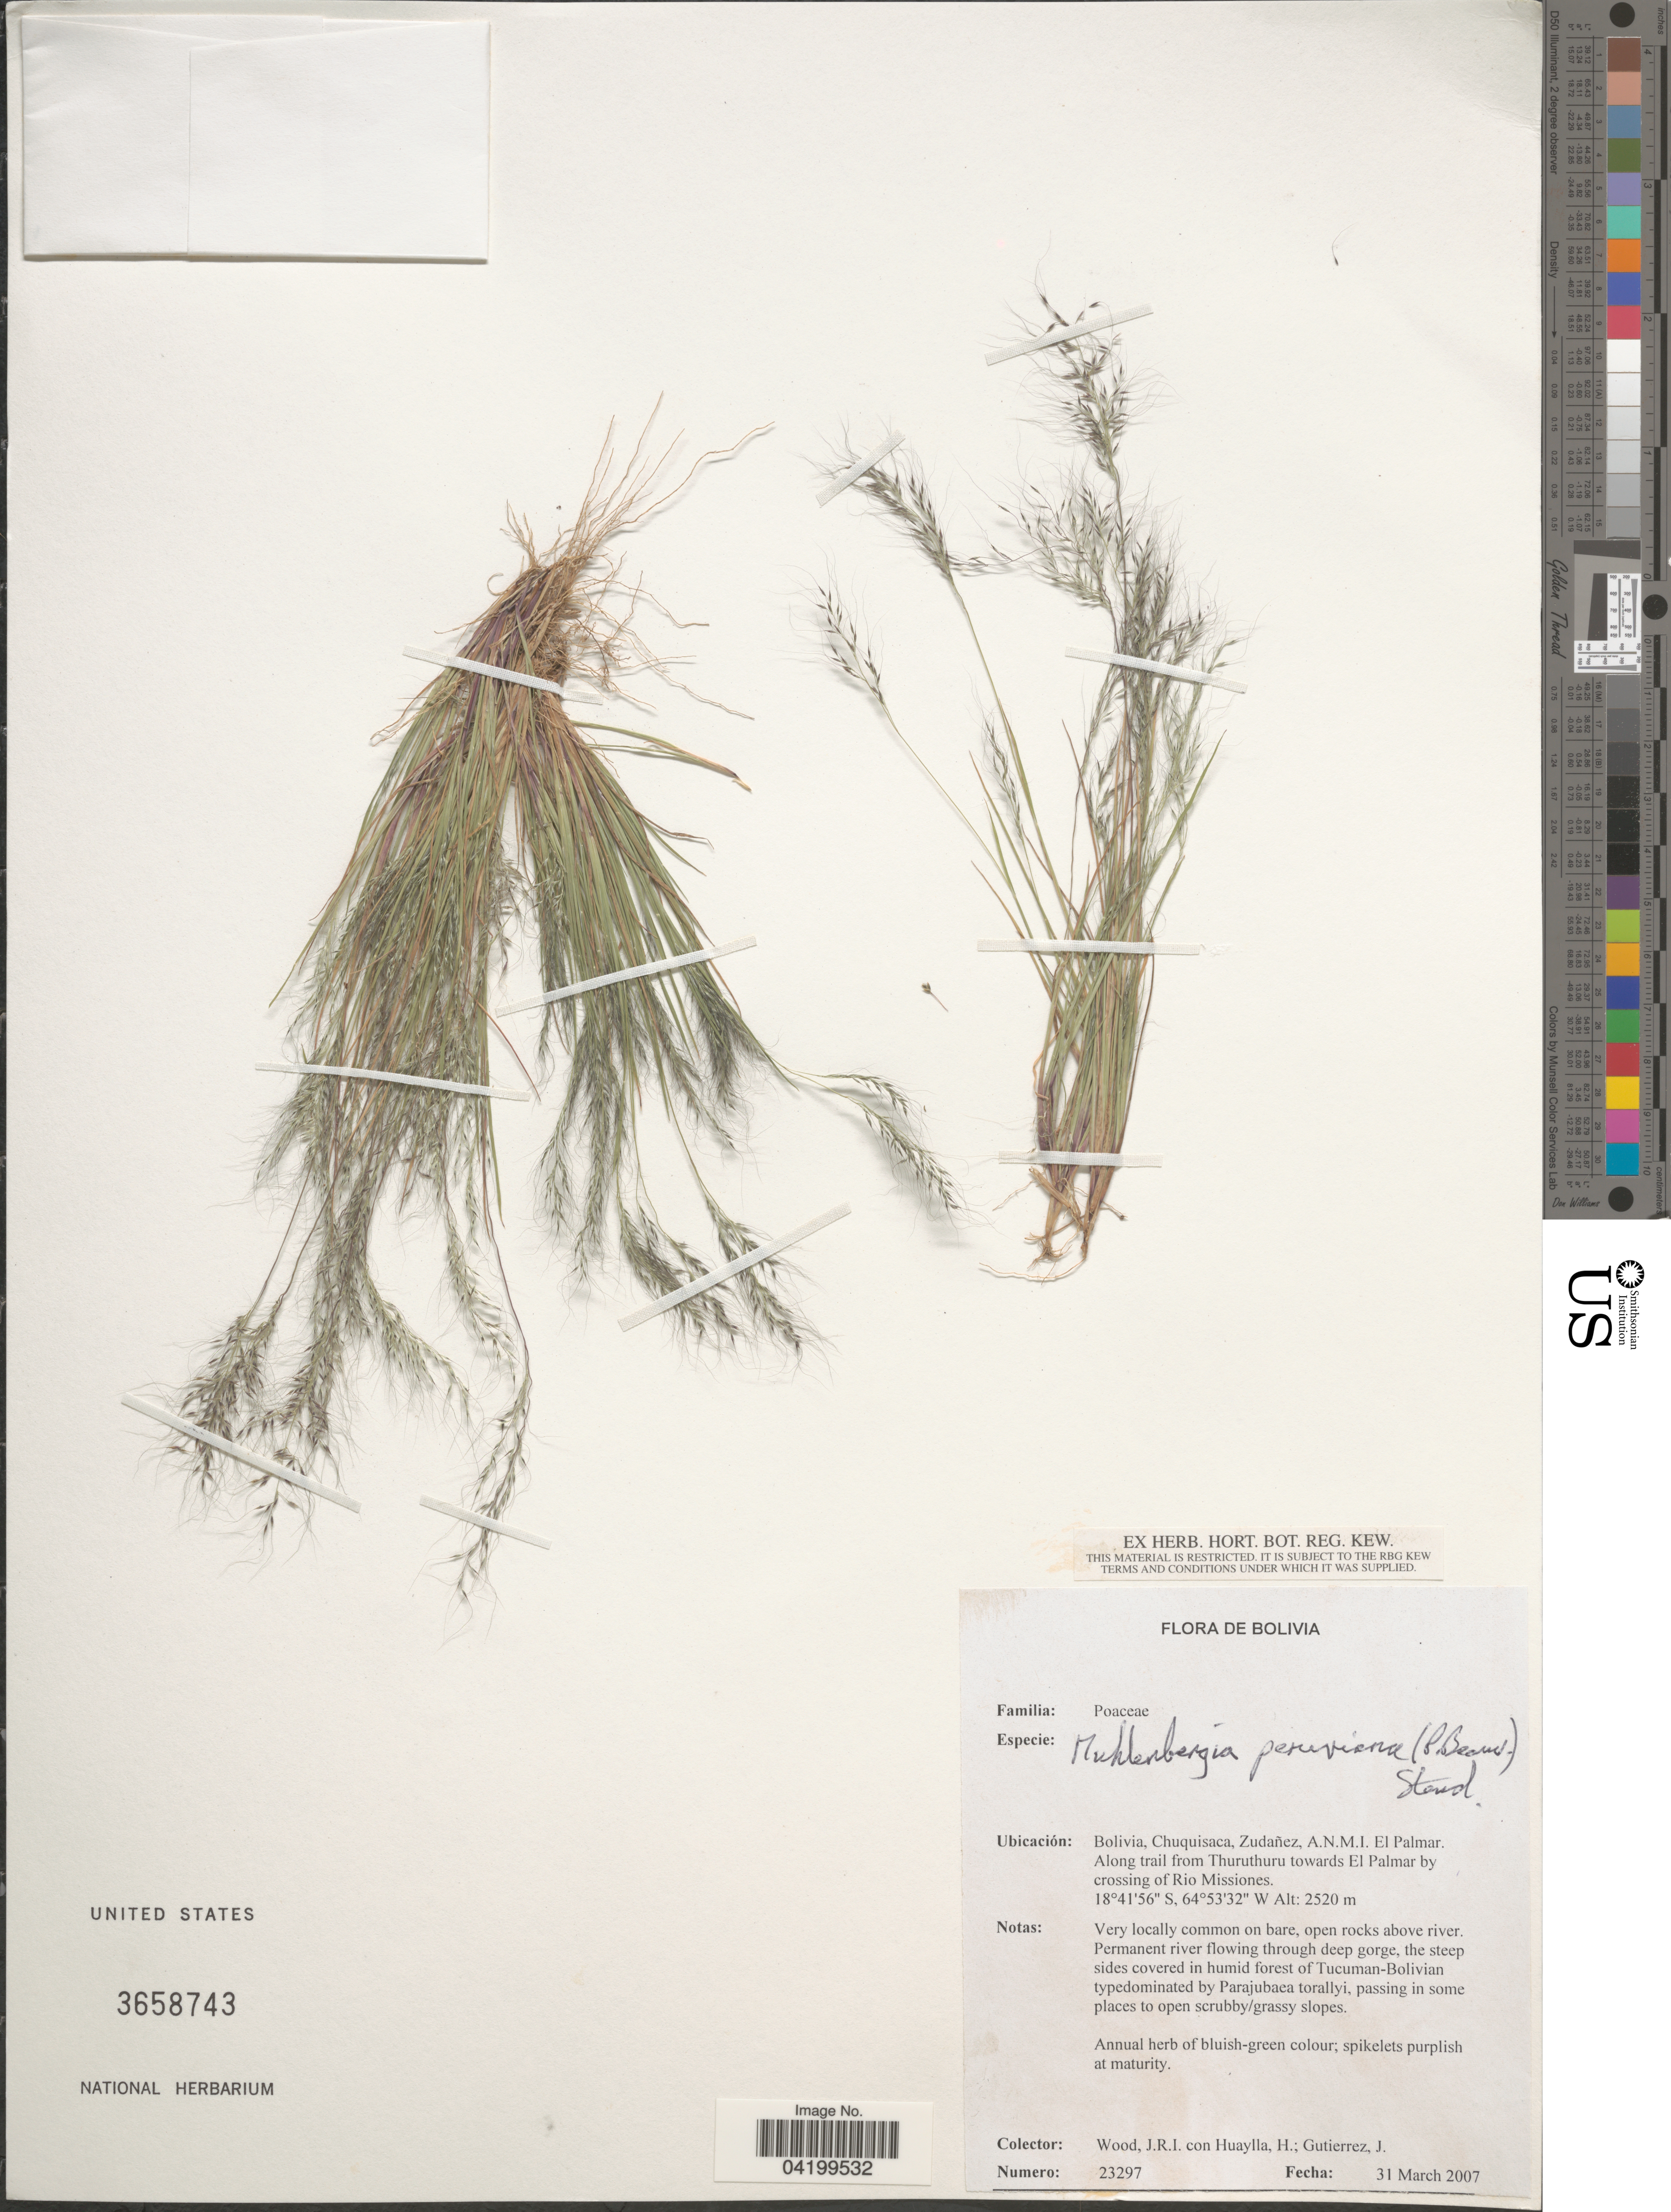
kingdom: Plantae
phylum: Tracheophyta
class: Liliopsida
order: Poales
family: Poaceae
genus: Muhlenbergia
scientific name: Muhlenbergia peruviana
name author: (P. Beauv.) Steud.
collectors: J. R. I. Wood, H. Huaylla & J. Gutierrez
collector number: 23297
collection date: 2007-03-31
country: Bolivia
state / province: Chuquisaca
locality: Zudañez, A.N.M.I. El Palmar. Along trail from Thuruthuru towards El Palmar by crossing Rio Missiones.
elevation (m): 2520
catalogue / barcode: US 3658743